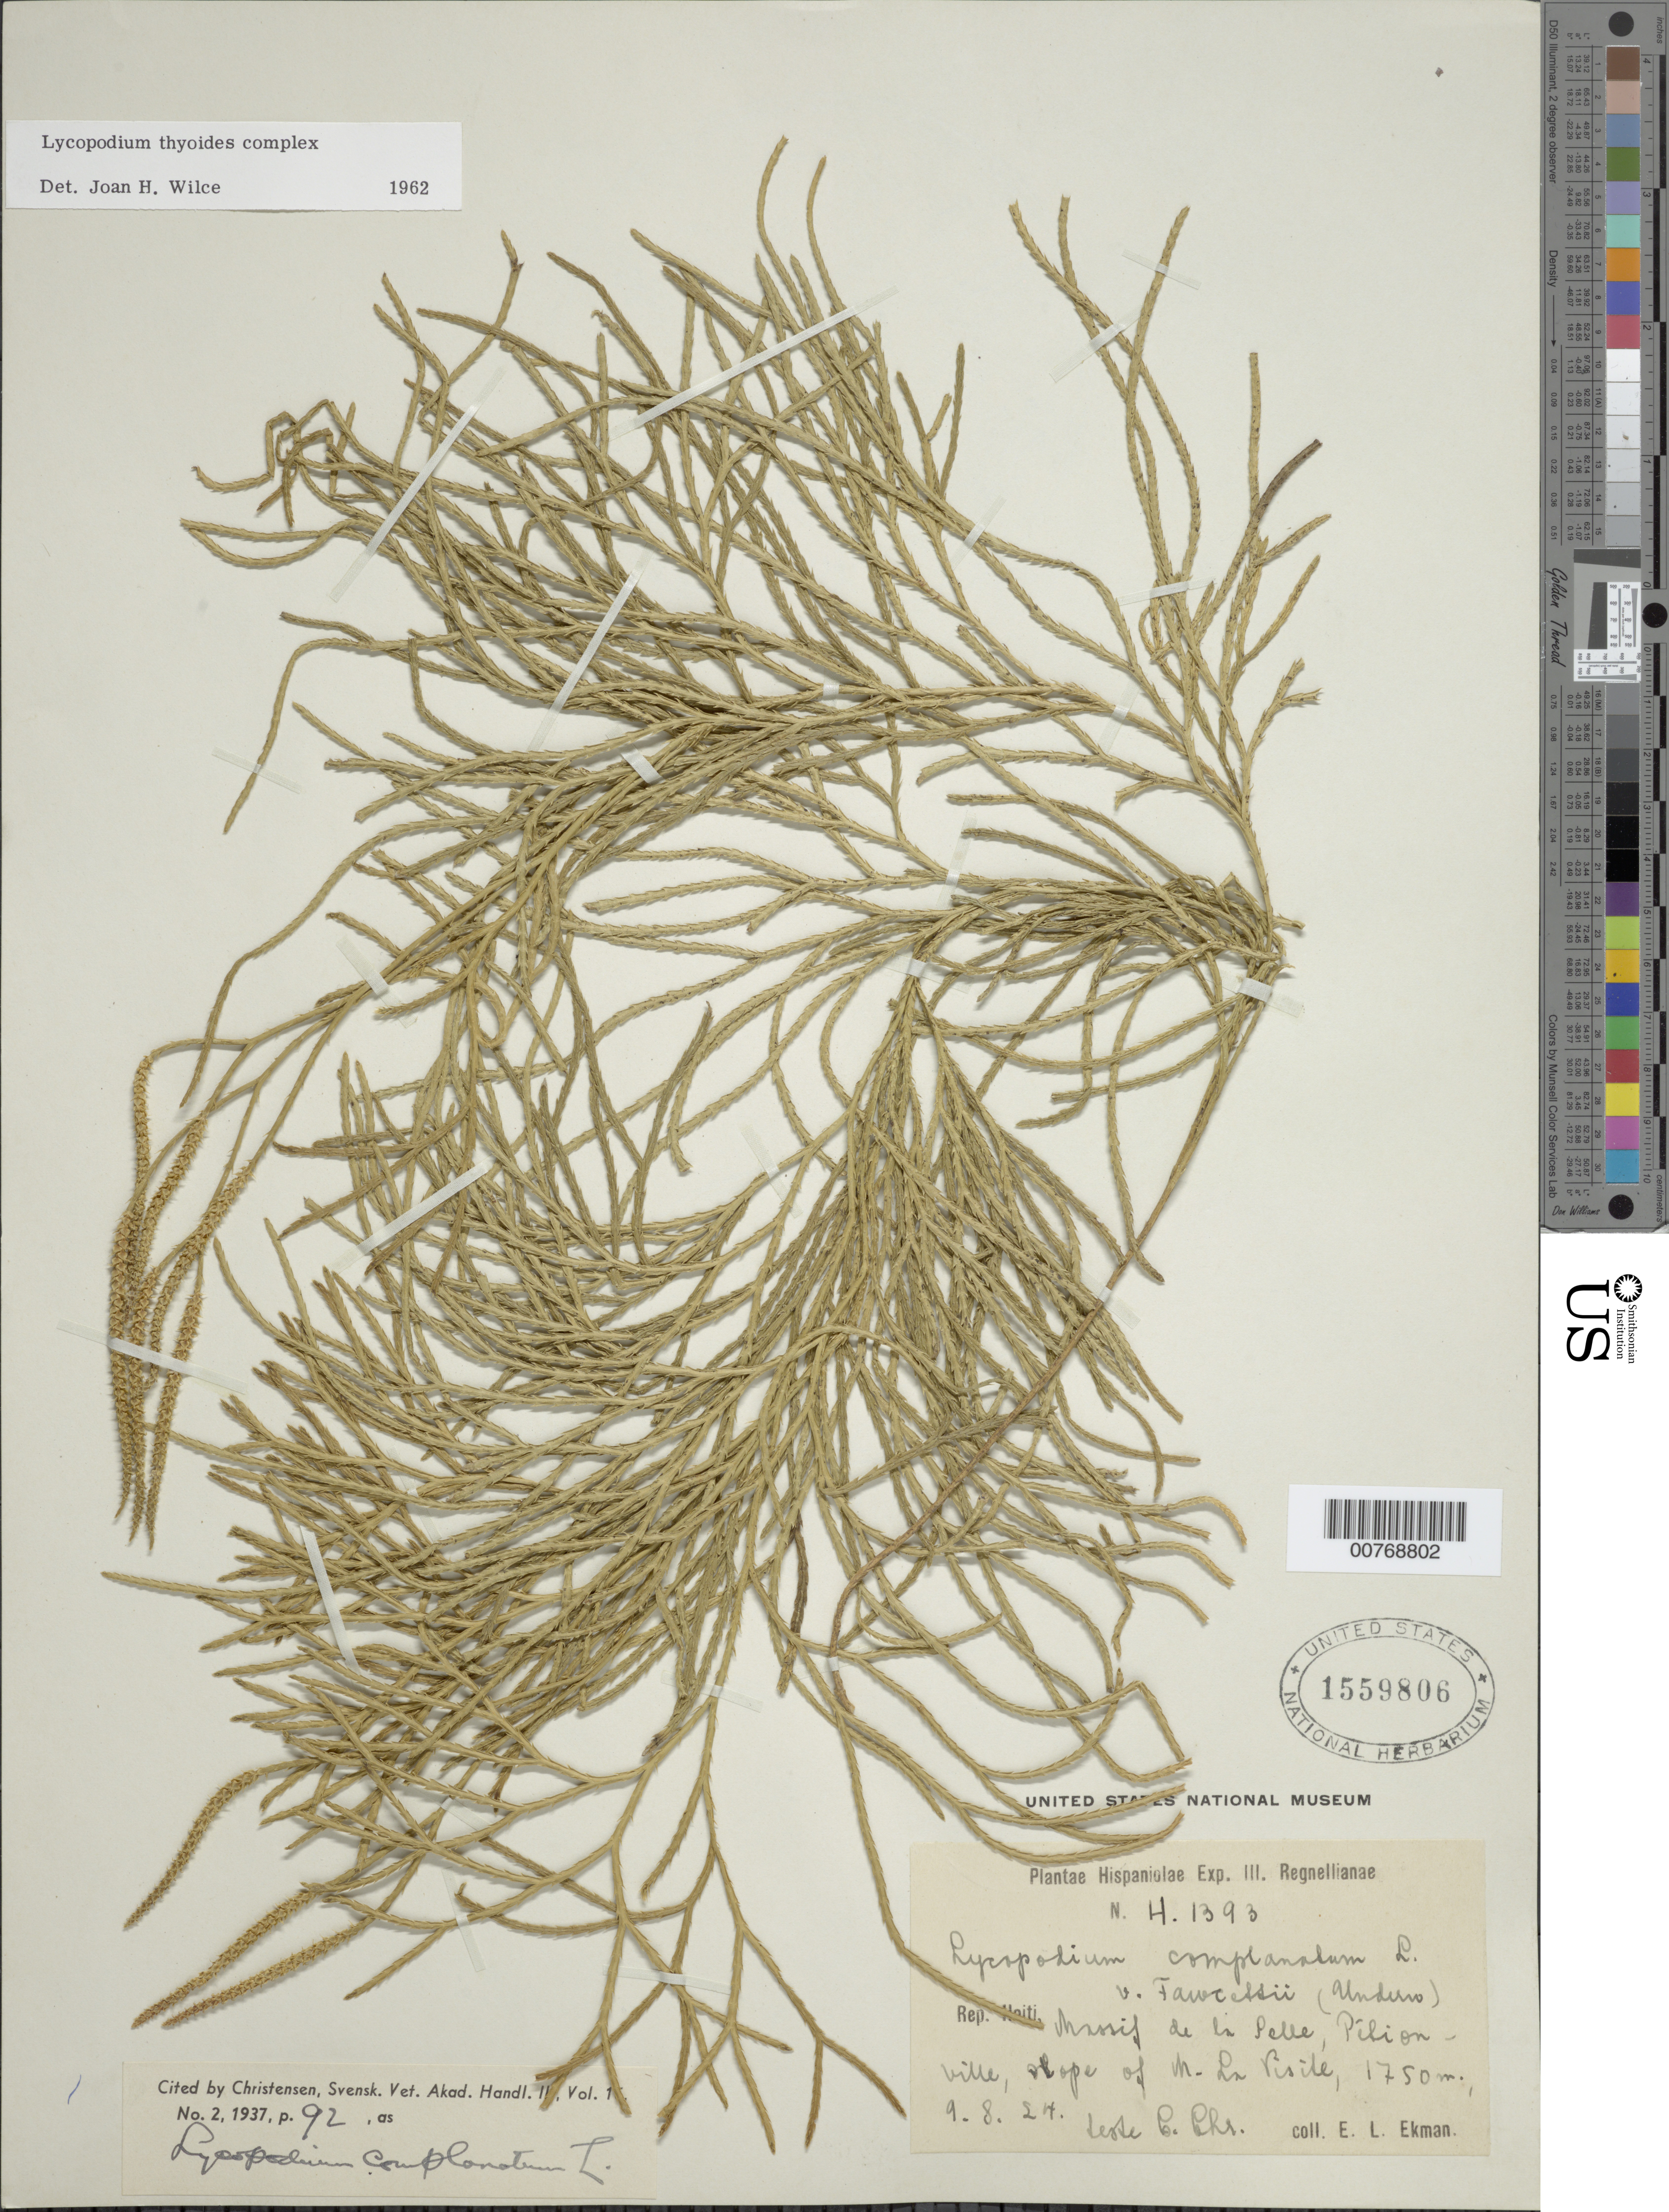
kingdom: Plantae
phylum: Tracheophyta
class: Lycopodiopsida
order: Lycopodiales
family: Lycopodiaceae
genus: Diphasiastrum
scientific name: Diphasiastrum thyoides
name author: (Humb. & Bonpl. ex Willd.) Holub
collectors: E. L. Ekman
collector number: H 1393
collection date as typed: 09 Aug 1924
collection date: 1924-08-09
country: Haiti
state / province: Ouest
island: Hispaniola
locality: Massif de la Selle, Pélionville, slope of M. La Visite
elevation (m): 1750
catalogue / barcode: US 1559806